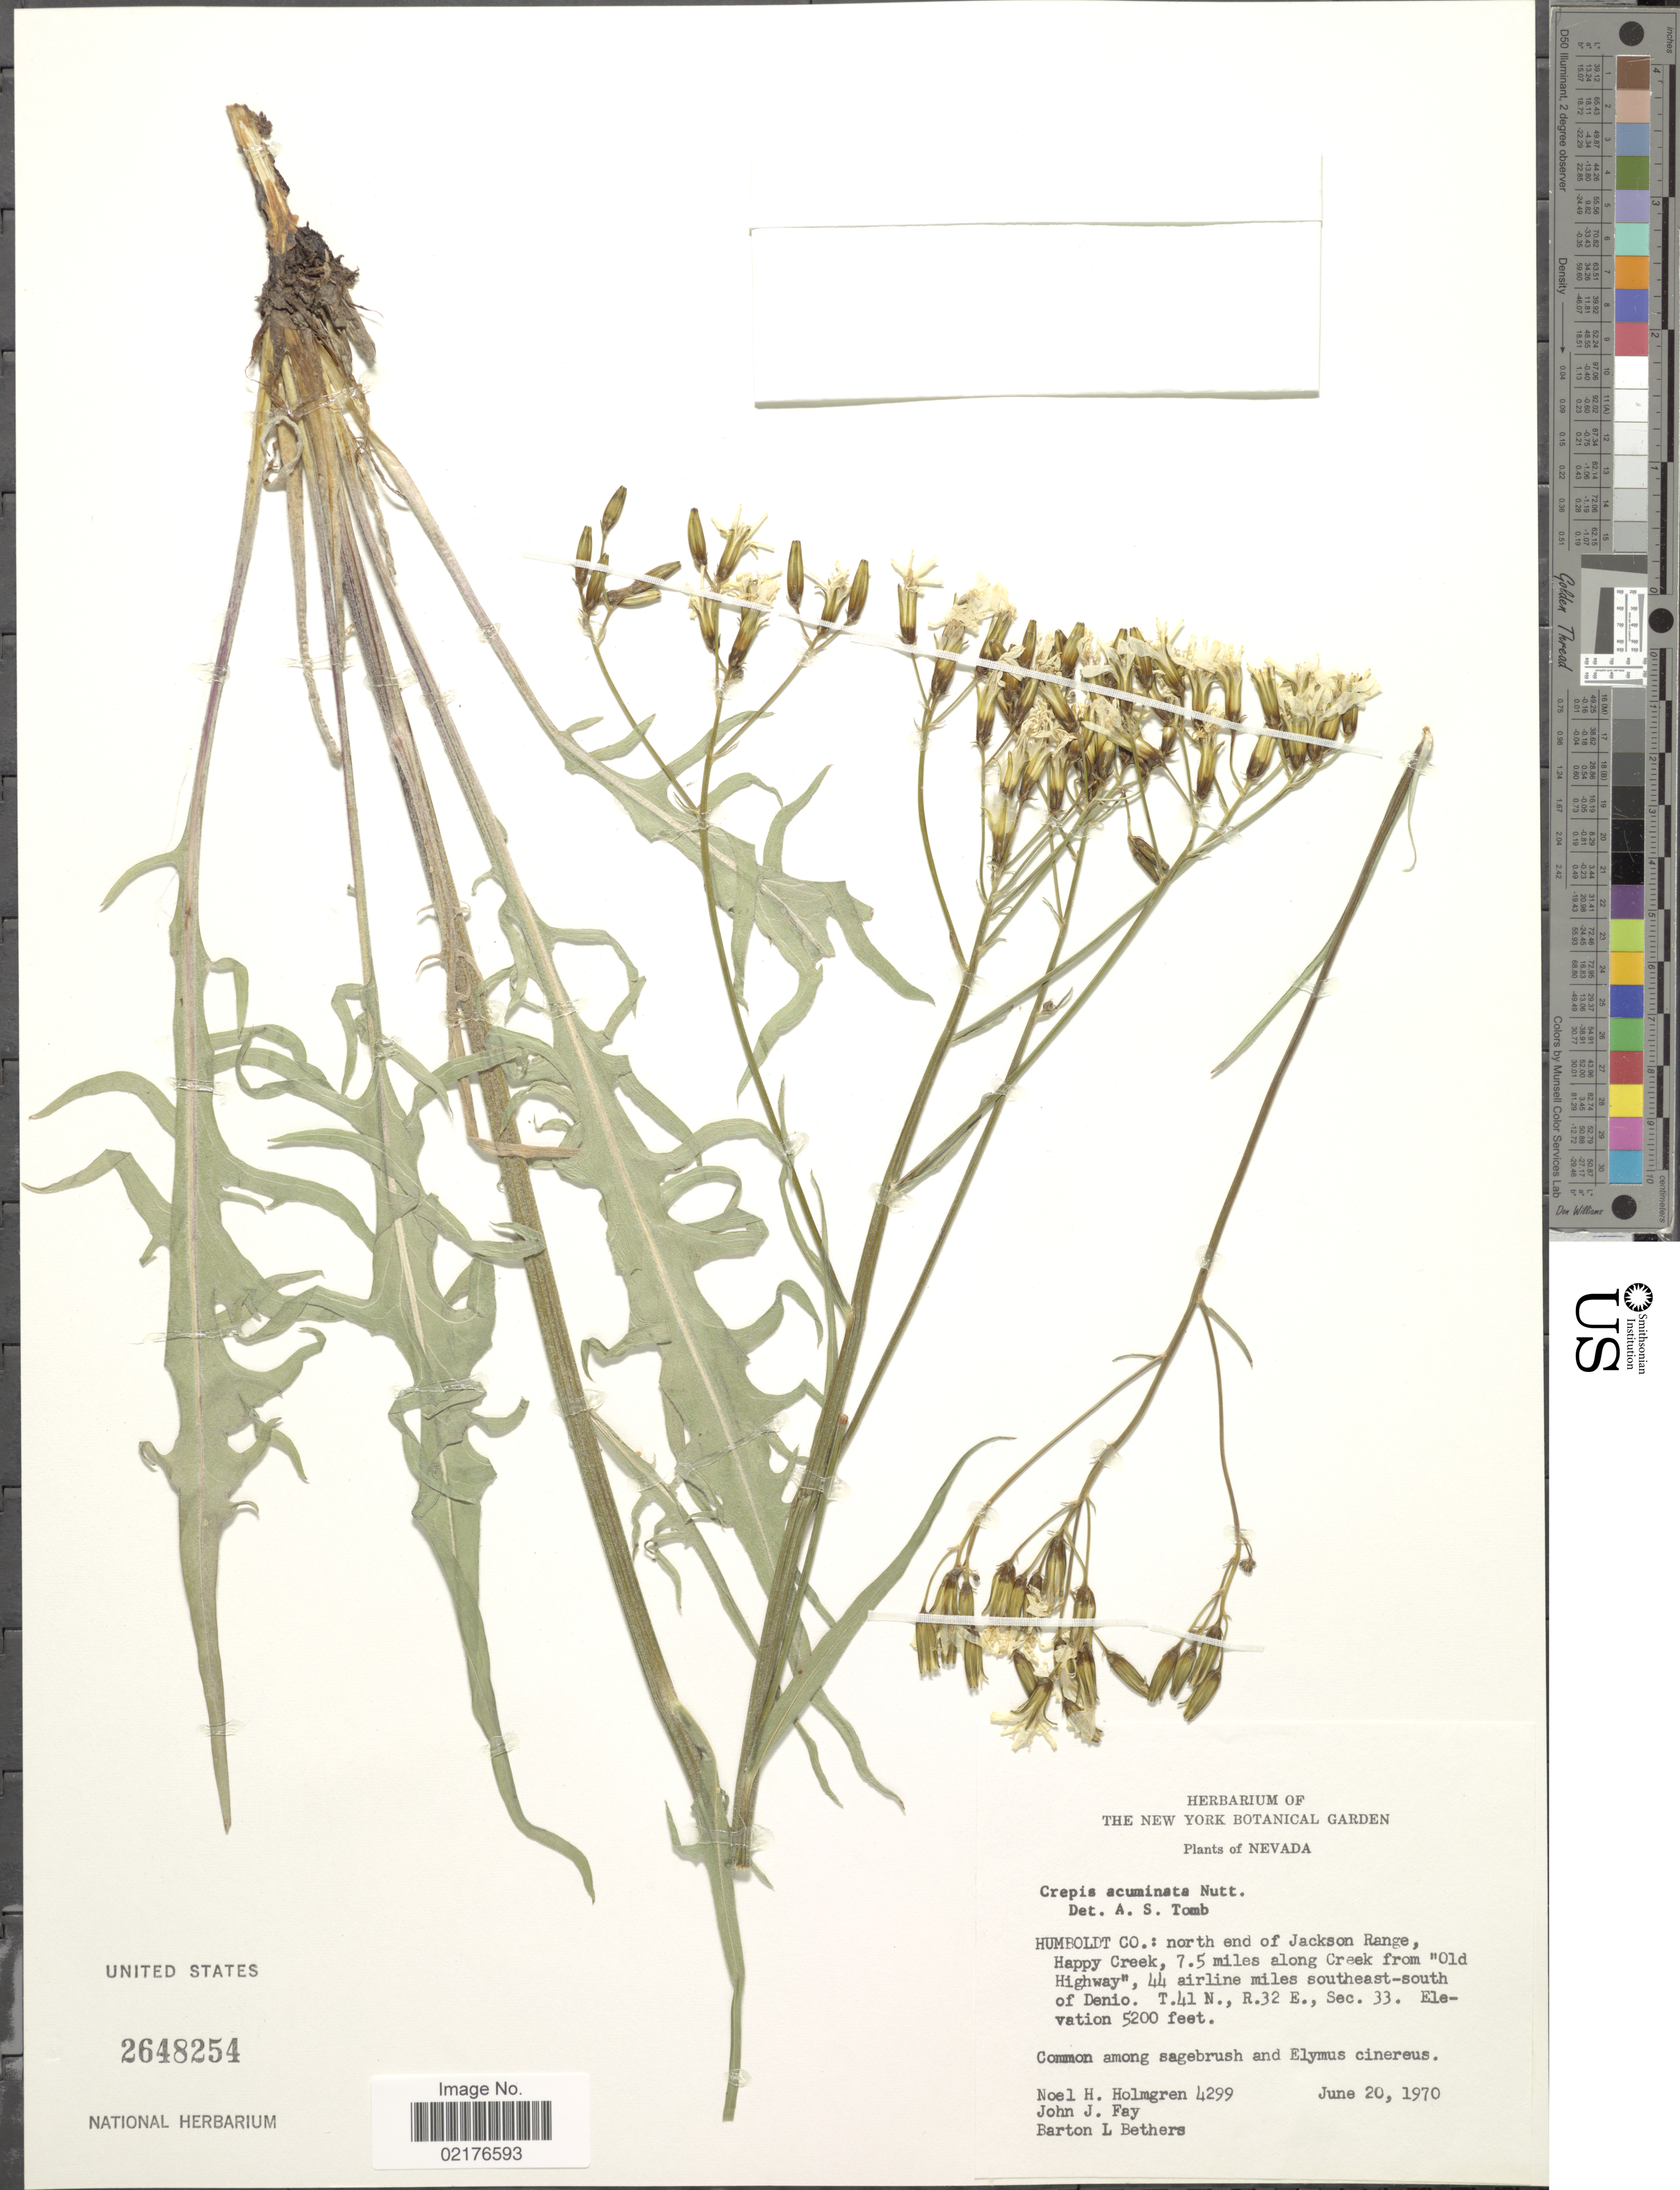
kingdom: Plantae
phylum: Tracheophyta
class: Magnoliopsida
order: Asterales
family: Asteraceae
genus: Crepis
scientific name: Crepis acuminata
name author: Nutt.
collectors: N. H. Holmgren, J. Fay & B. Bethers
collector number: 4299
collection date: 1970-06-20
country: United States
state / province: Nevada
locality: Humboldt Co.: north end of Jackson Range, Happy Creek, 7.5 miles along Creek from "Old Highway" 7.5 airline miles southeast-south of Denio, T.41 N, R31 E., Sec. 33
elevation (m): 1585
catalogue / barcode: US 2648254